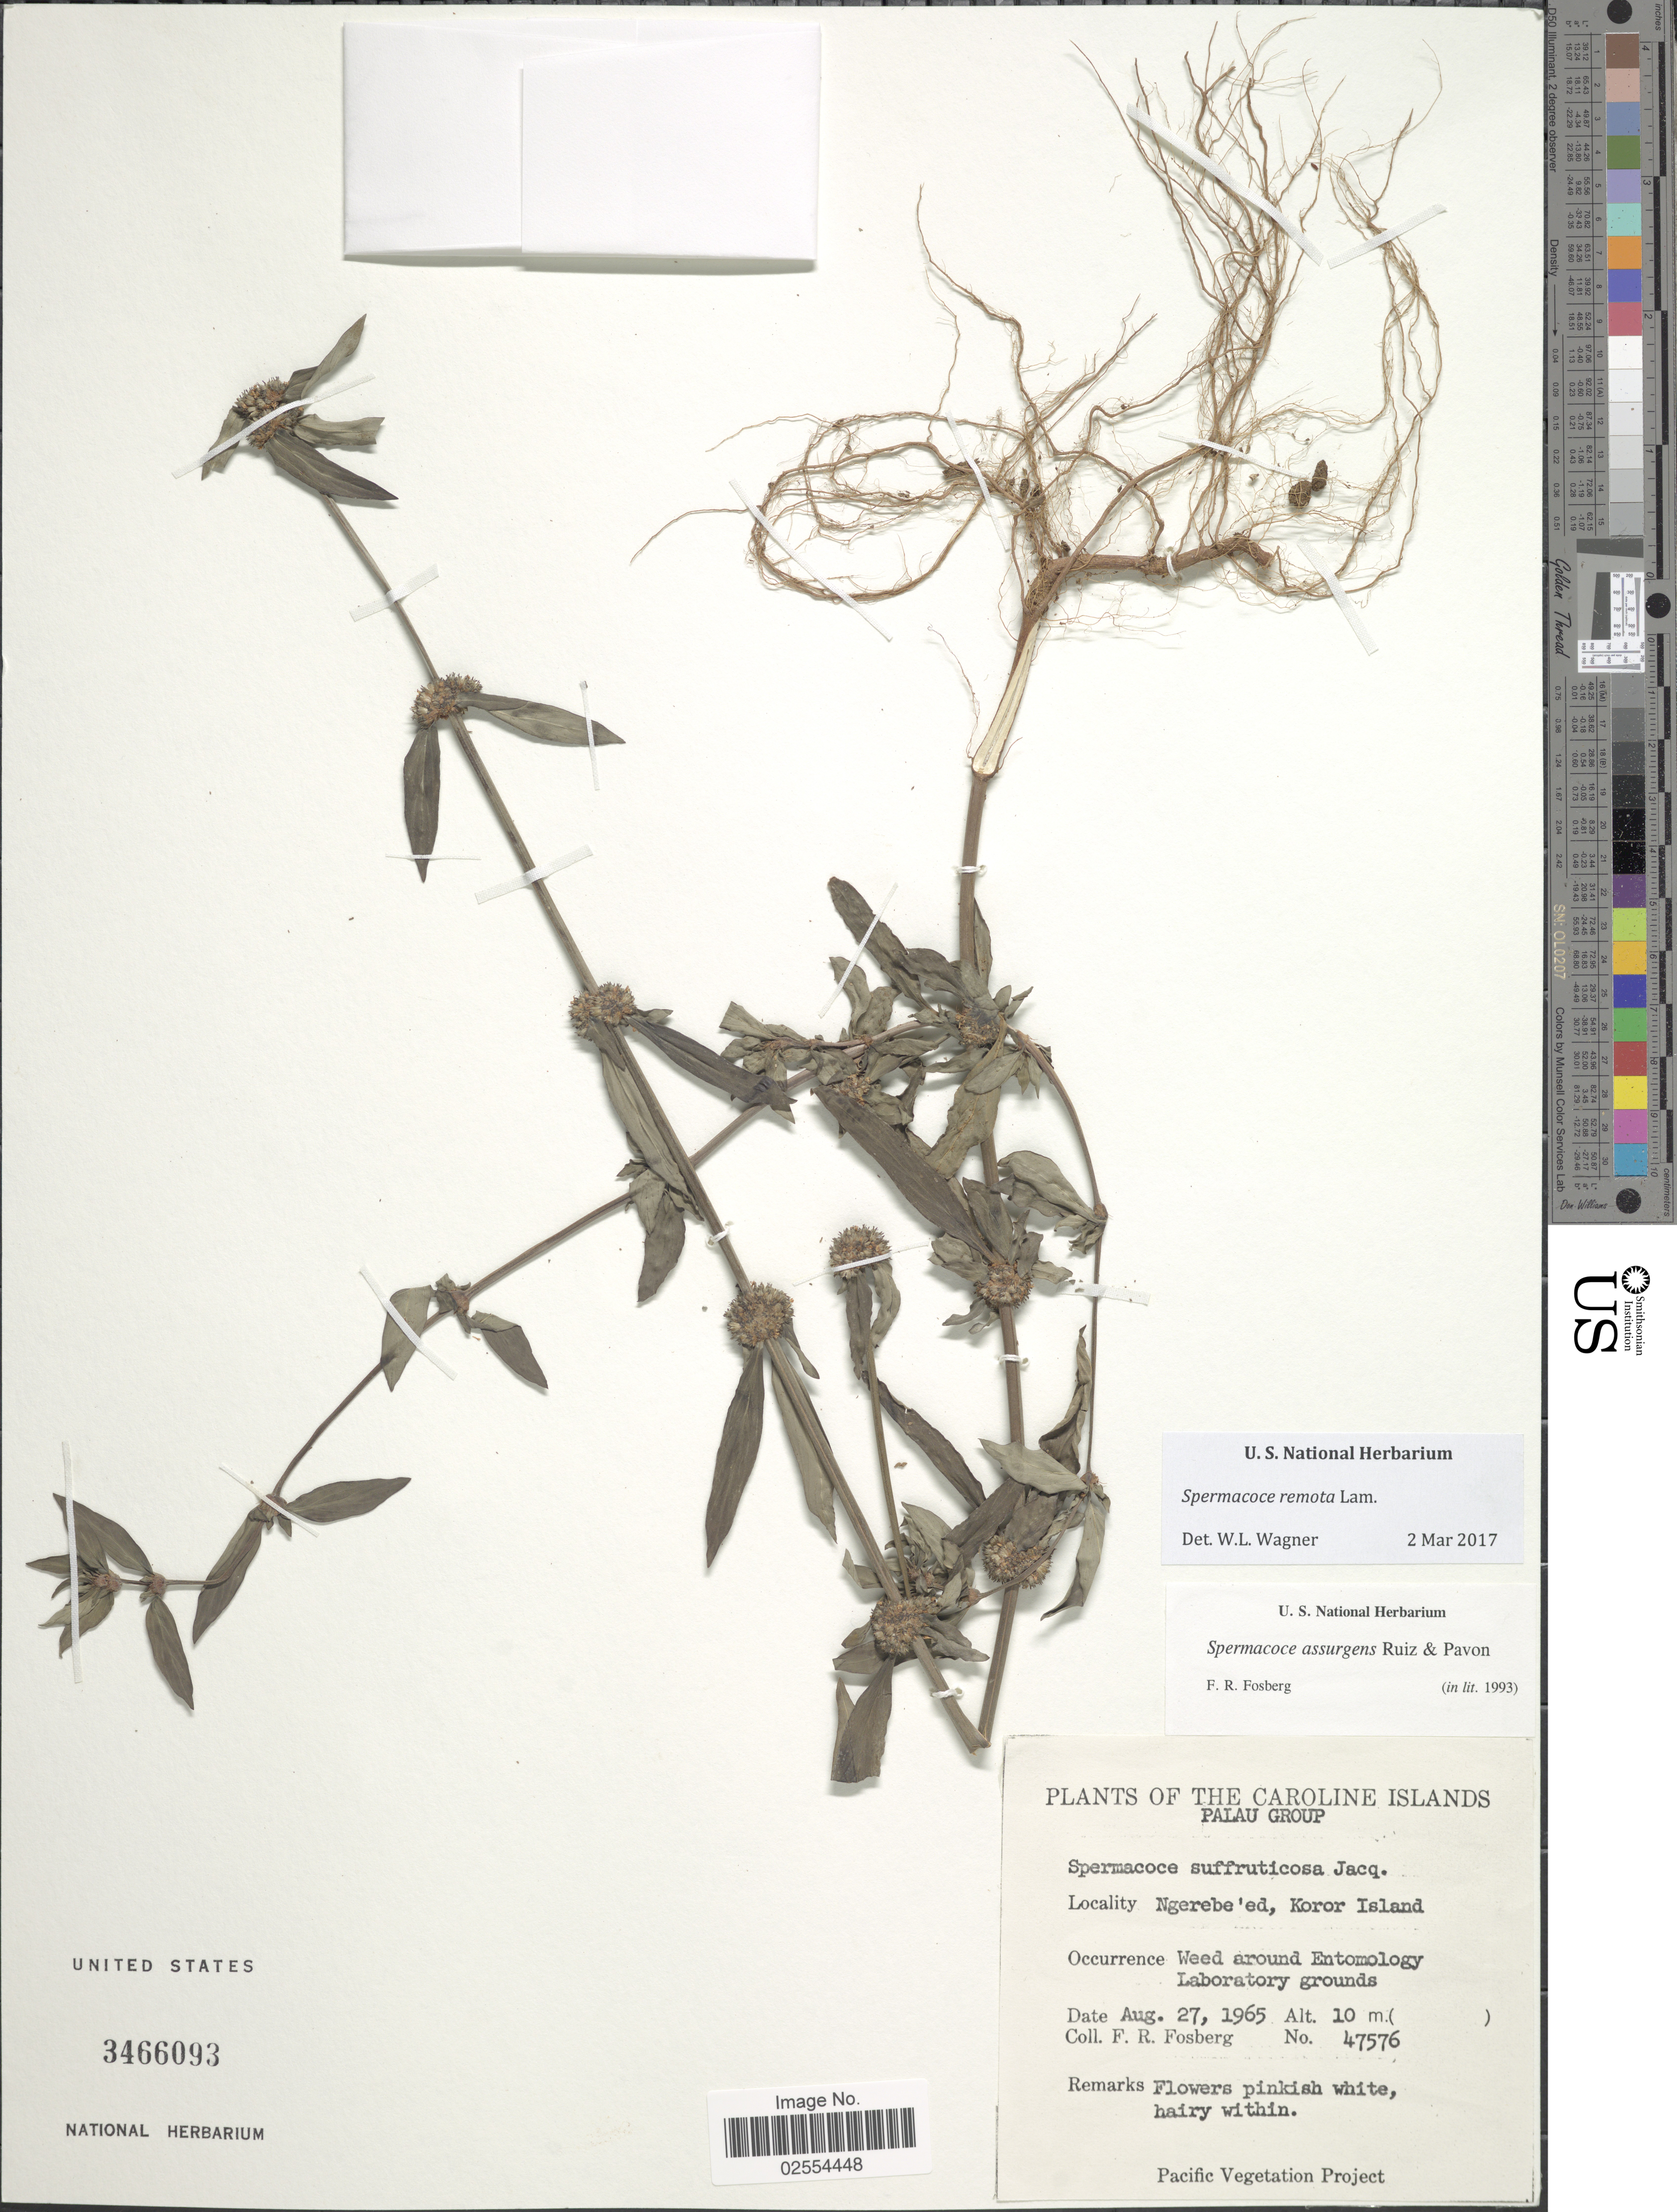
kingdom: Plantae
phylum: Tracheophyta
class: Magnoliopsida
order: Gentianales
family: Rubiaceae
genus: Spermacoce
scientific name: Spermacoce remota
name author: Lam.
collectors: F. R. Fosberg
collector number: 47576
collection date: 1965-08-27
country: Palau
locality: Caroline Islands, Palau Group, Ngerebe'ed, Koror Island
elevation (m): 10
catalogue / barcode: US 3466093